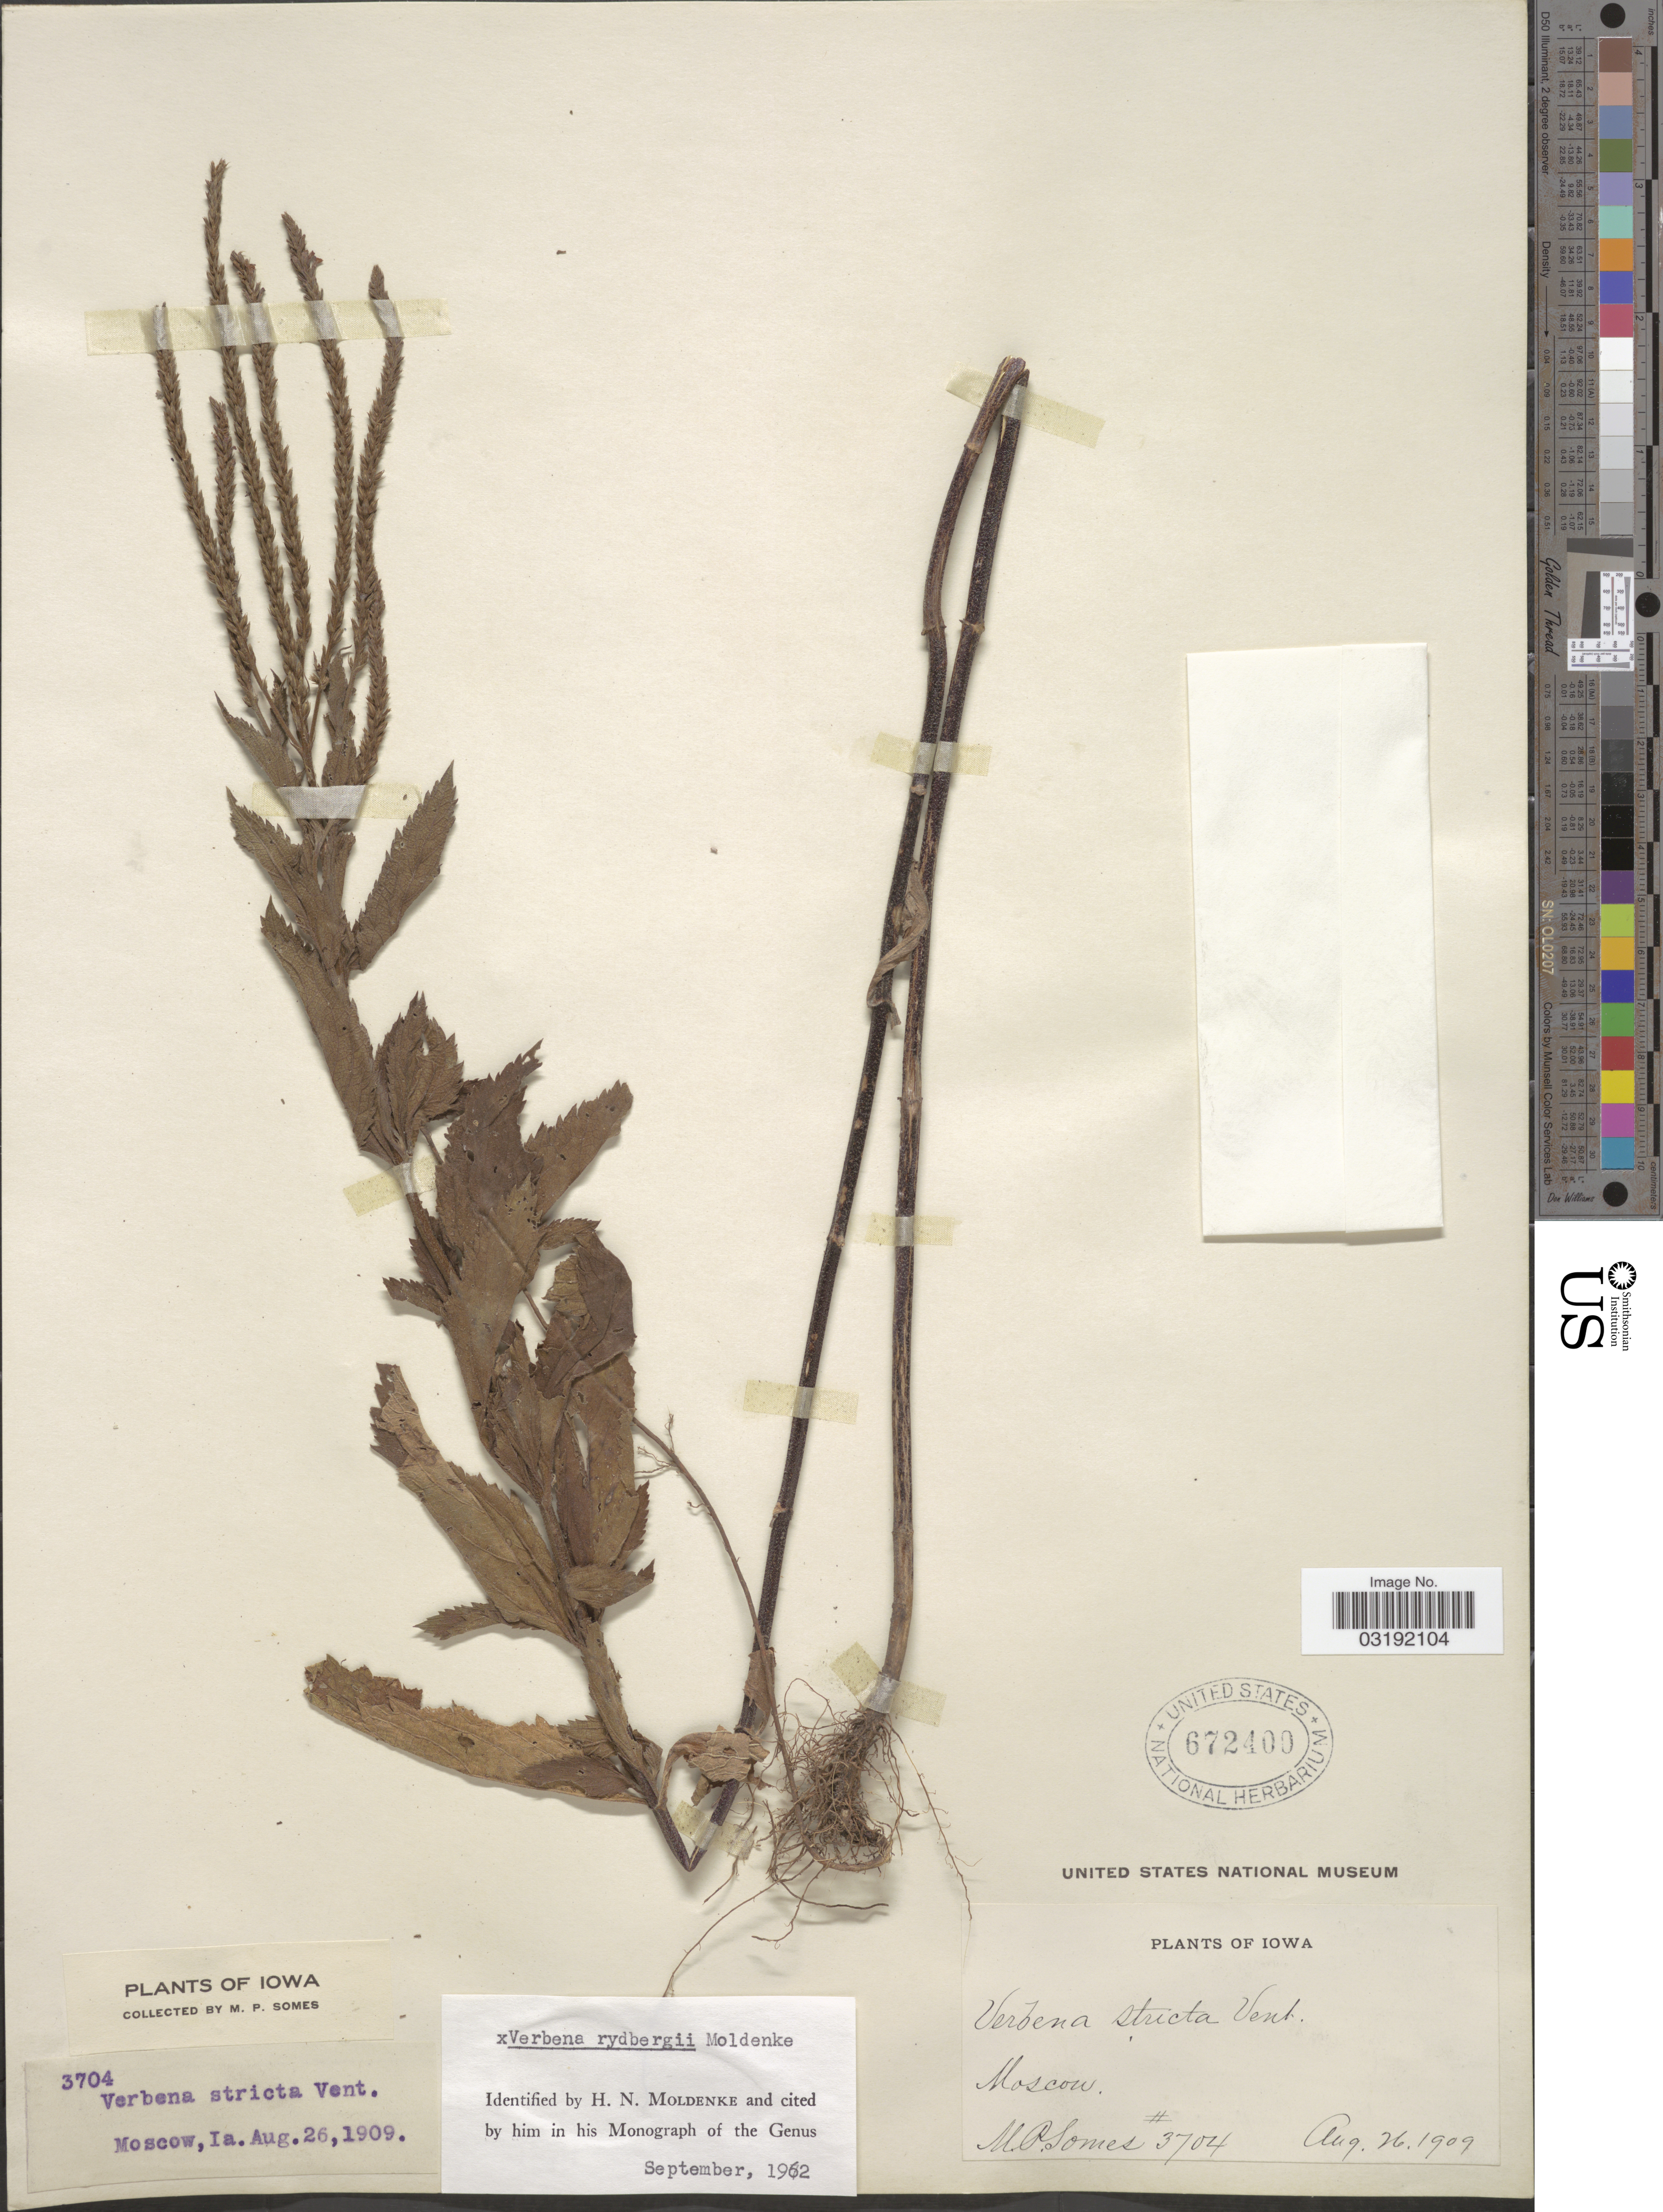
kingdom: Plantae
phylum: Tracheophyta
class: Magnoliopsida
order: Lamiales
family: Verbenaceae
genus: Verbena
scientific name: Verbena rydbergii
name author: Moldenke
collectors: M. Somes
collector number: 3704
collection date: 1909-08-26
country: United States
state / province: Iowa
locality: Moscow.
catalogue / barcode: US 672400